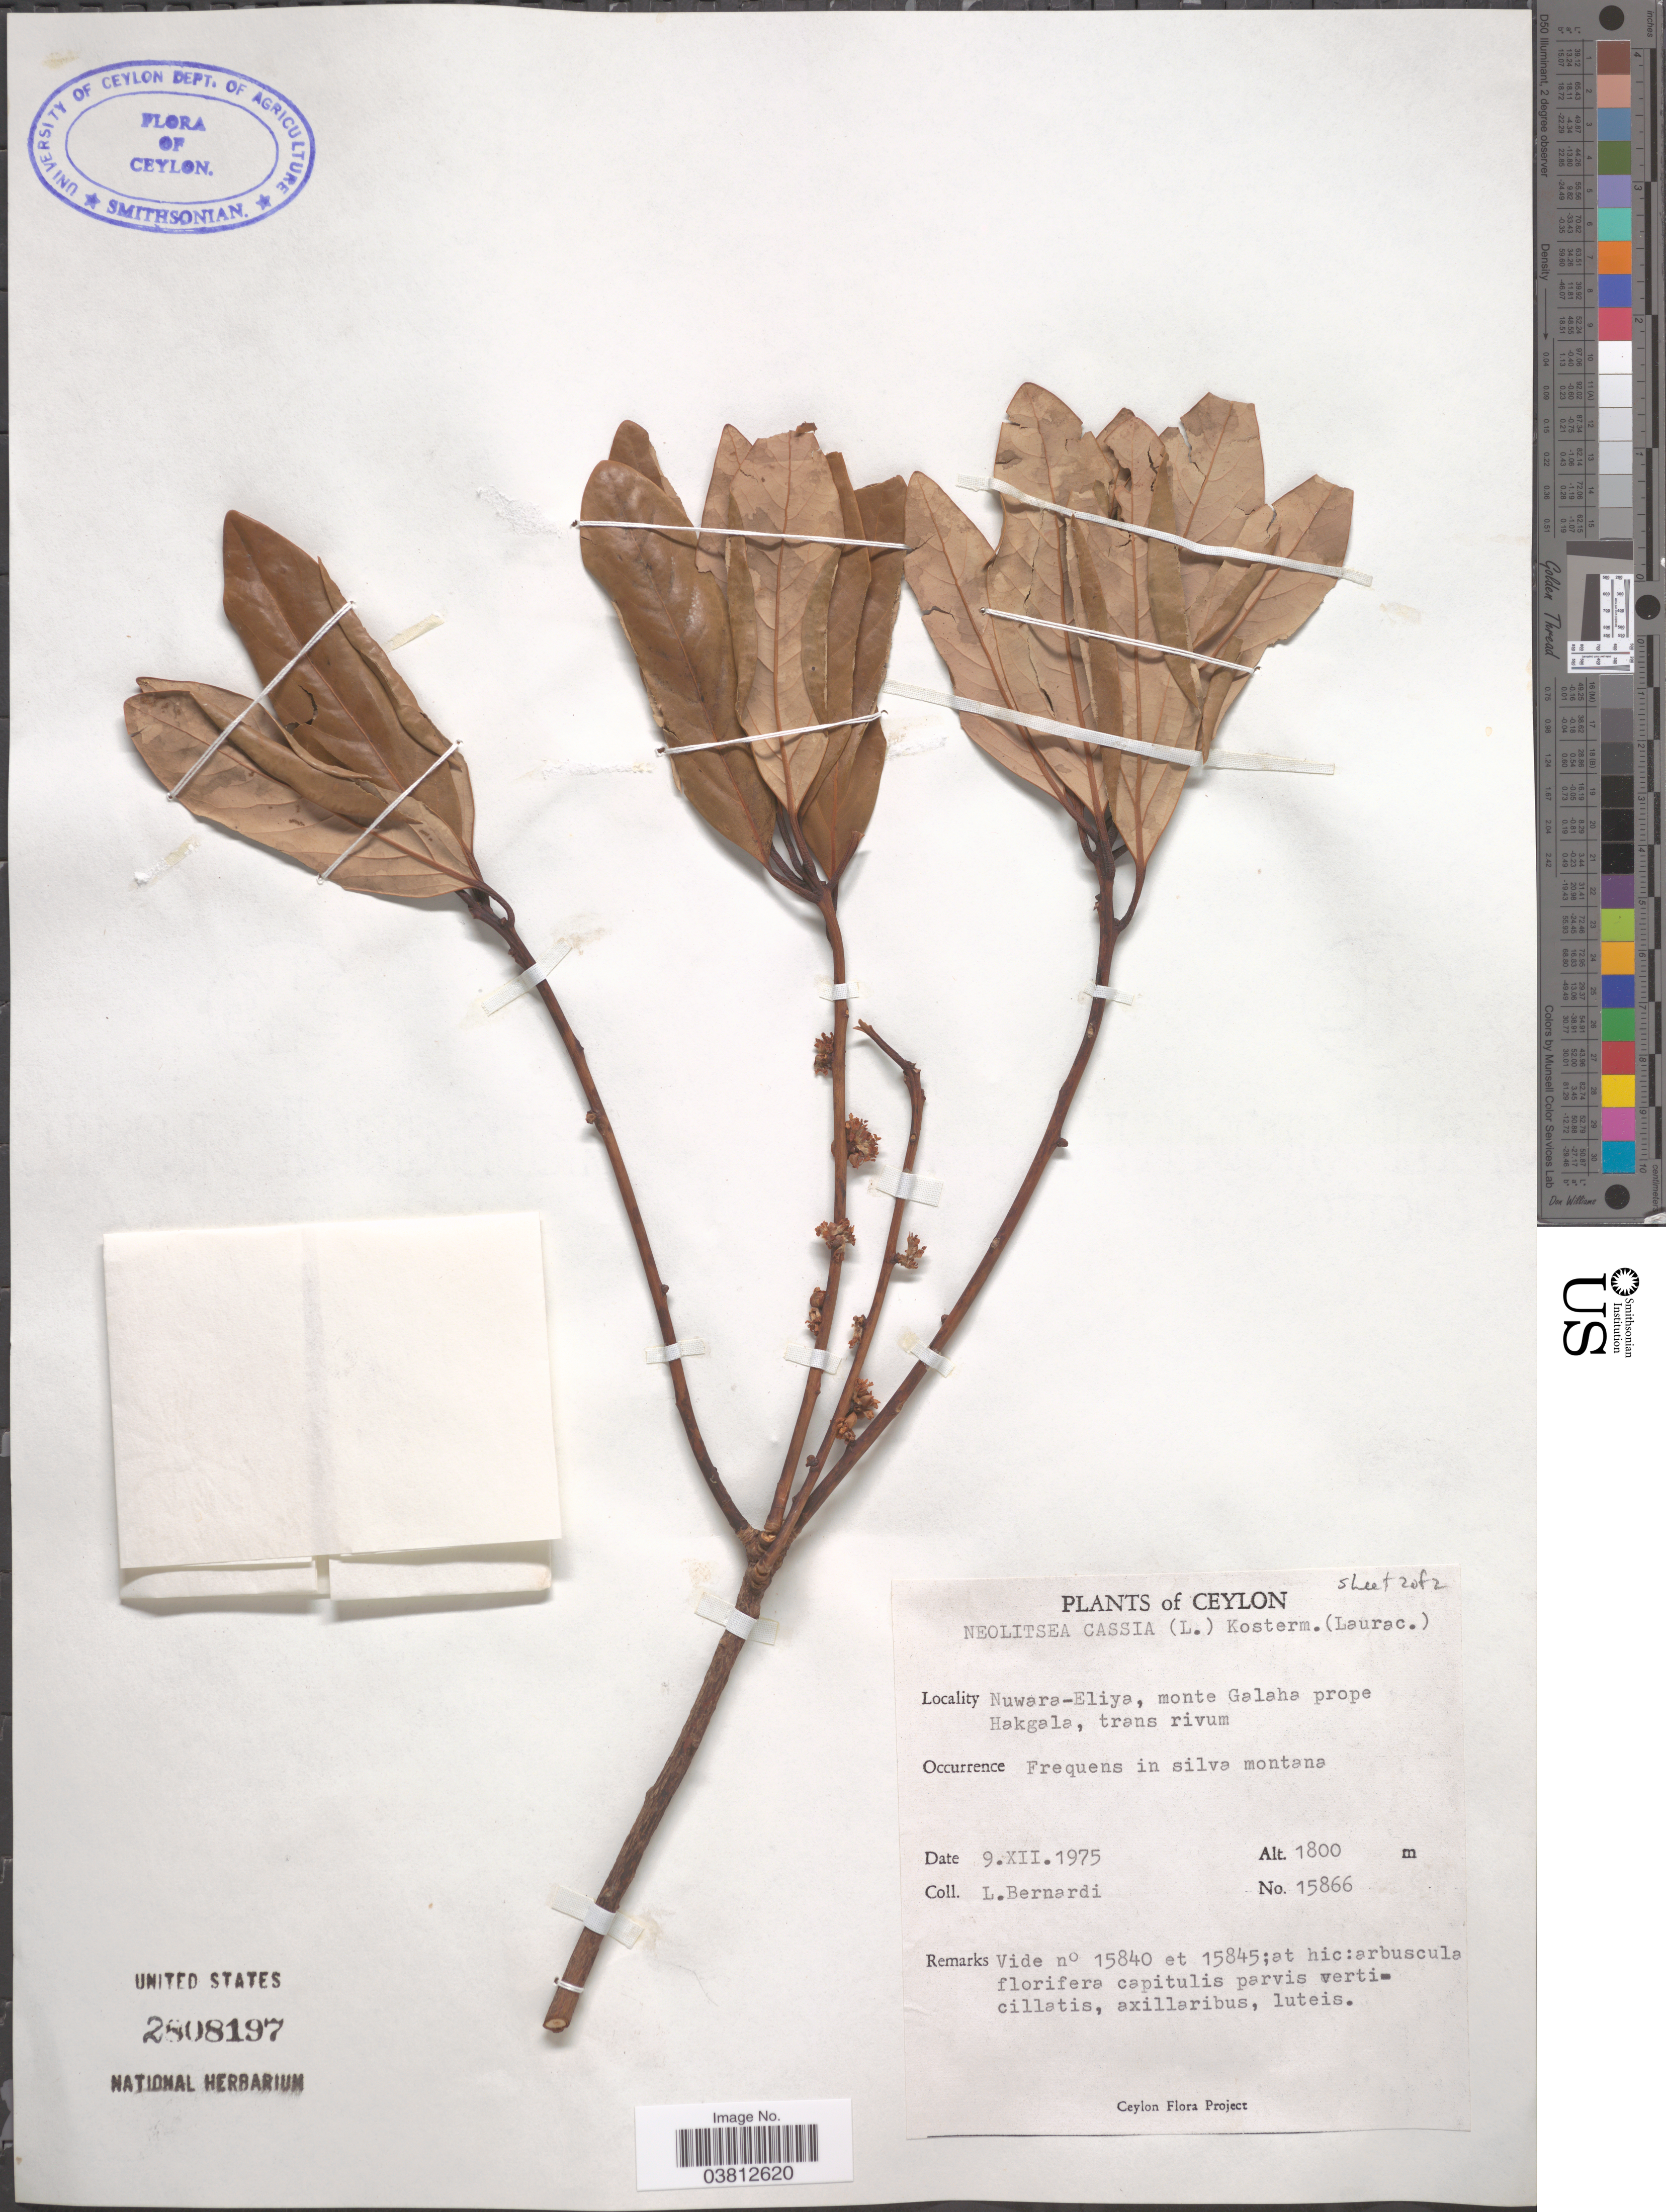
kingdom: Plantae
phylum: Tracheophyta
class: Magnoliopsida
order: Laurales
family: Lauraceae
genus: Neolitsea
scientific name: Neolitsea cassia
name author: (L.) Kosterm.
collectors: L. Bernardi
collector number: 15866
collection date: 1975-12-09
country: Sri Lanka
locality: Ceylon. Nuwara-Eliya, monte Galaha prope Hakgala, trans rivum.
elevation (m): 1800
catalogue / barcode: US 2808197